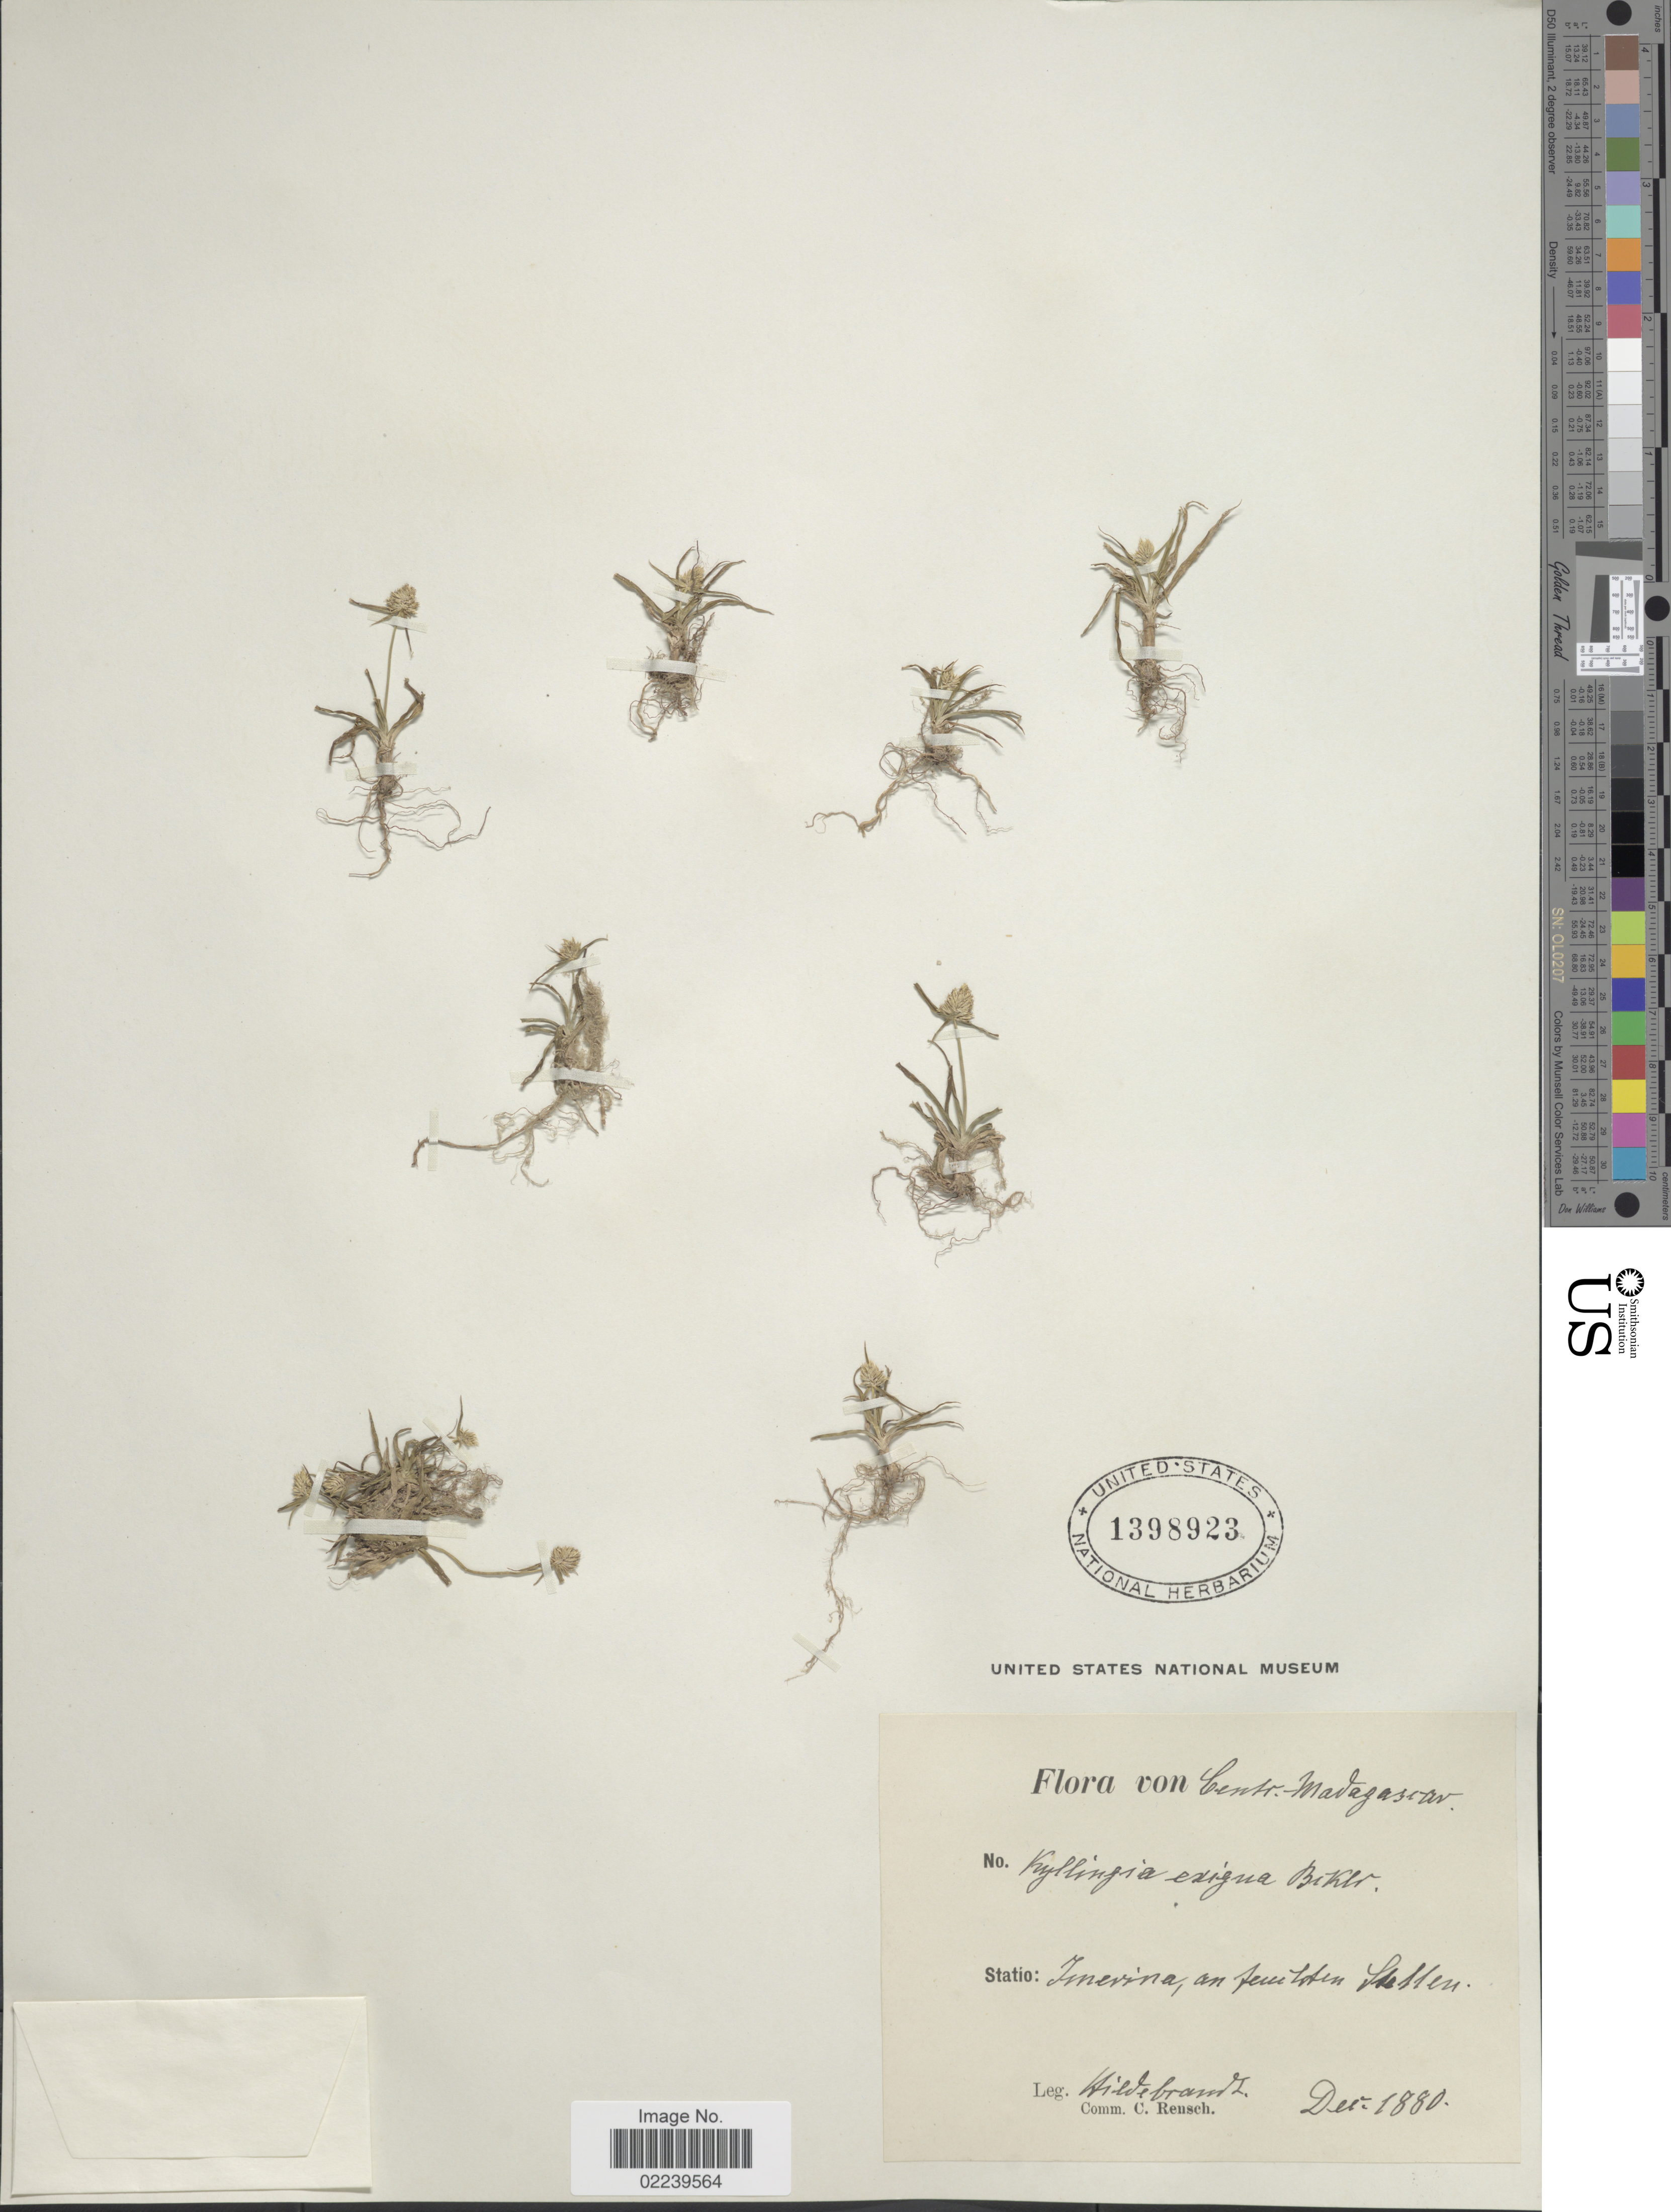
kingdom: Plantae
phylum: Tracheophyta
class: Liliopsida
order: Poales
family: Cyperaceae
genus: Cyperus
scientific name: Cyperus luteostramineus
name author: Mattf. & Kük.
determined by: Strong, M. T., (US), Smithsonian Institution - National Museum of Natural History (UNITED STATES)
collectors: J. Hildebrandt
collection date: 1880-12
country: Madagascar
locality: Centr.-Madagascar. Imerina, an feuchten Stellen.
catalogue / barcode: US 1398923